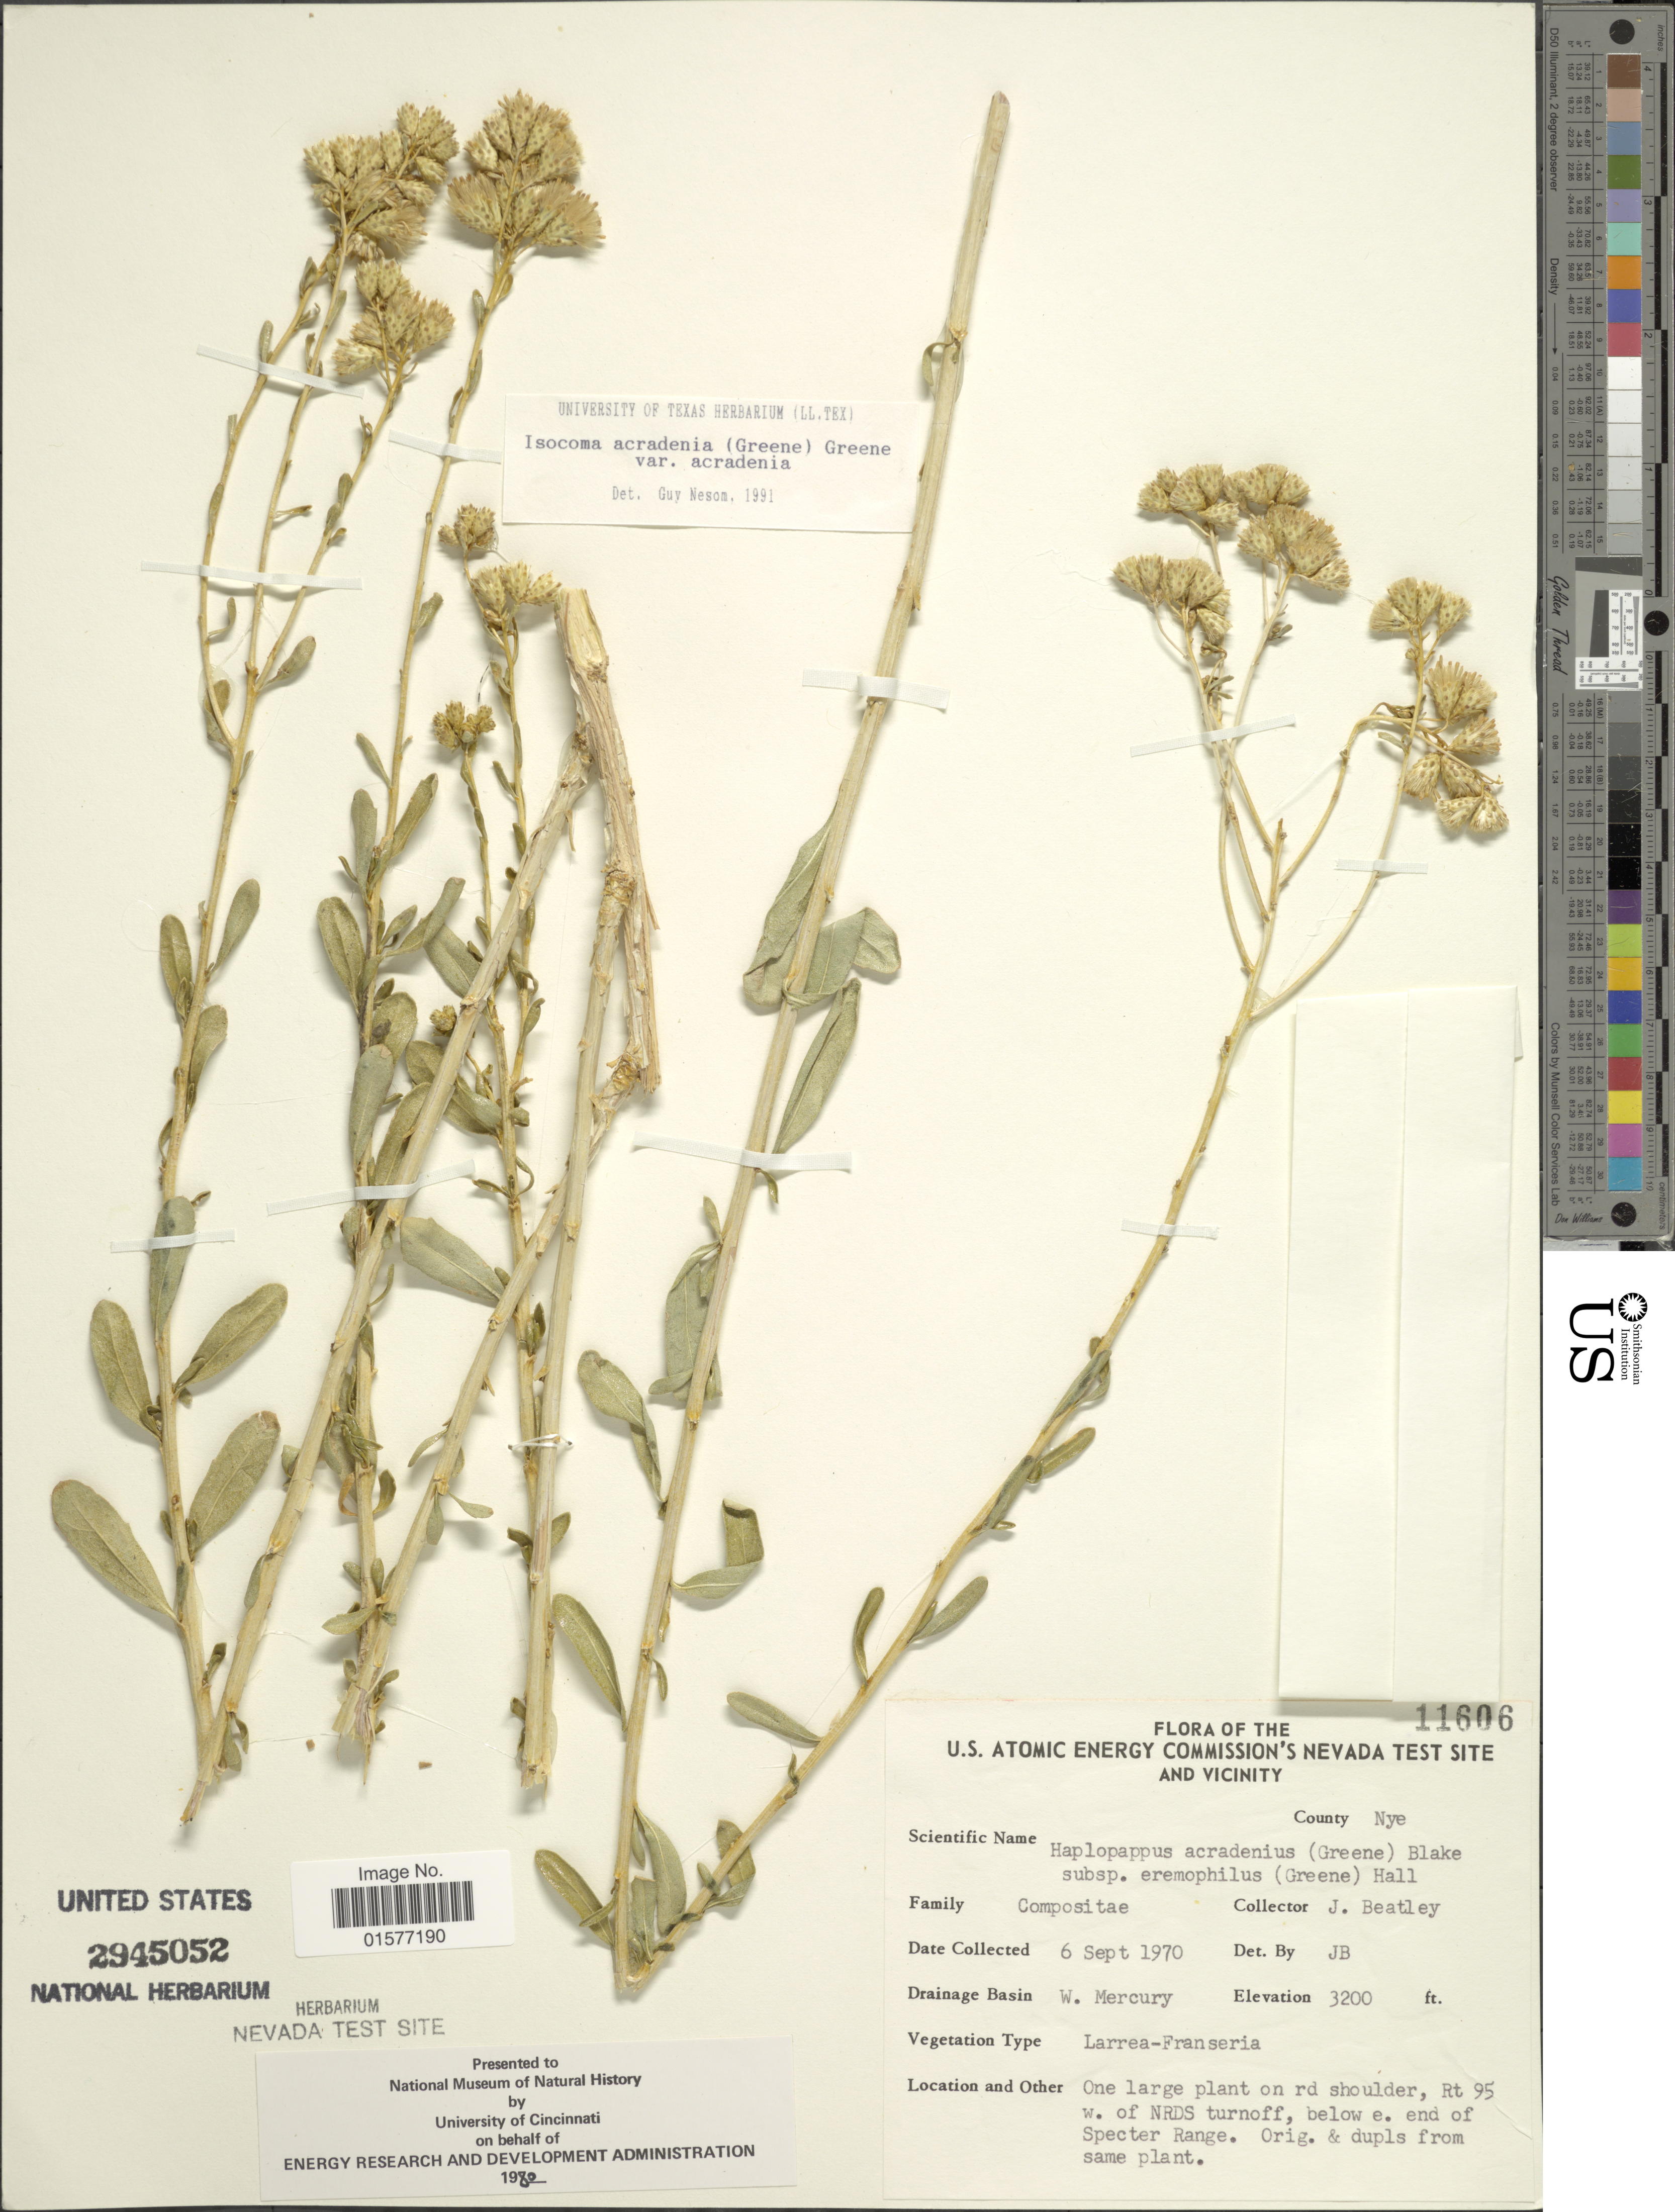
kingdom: Plantae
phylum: Tracheophyta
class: Magnoliopsida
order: Asterales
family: Asteraceae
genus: Isocoma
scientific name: Isocoma acradenia var. acradenia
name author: (Greene) Greene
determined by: Urbatsch, Lowell E., Curator (LSU), Louisiana State University (UNITED STATES)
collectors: J. C. Beatley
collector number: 11606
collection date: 1970-09-06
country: United States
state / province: Nevada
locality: U.S. Atomic Energy Commission's Nevada Test Site And Vicinity, County Nye, Drainage Basin W. Mercury, One large plant on rd shoulder, Rt 95 w. of NRDS turnoff, below e. end of Specter Range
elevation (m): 975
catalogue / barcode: US 2945052